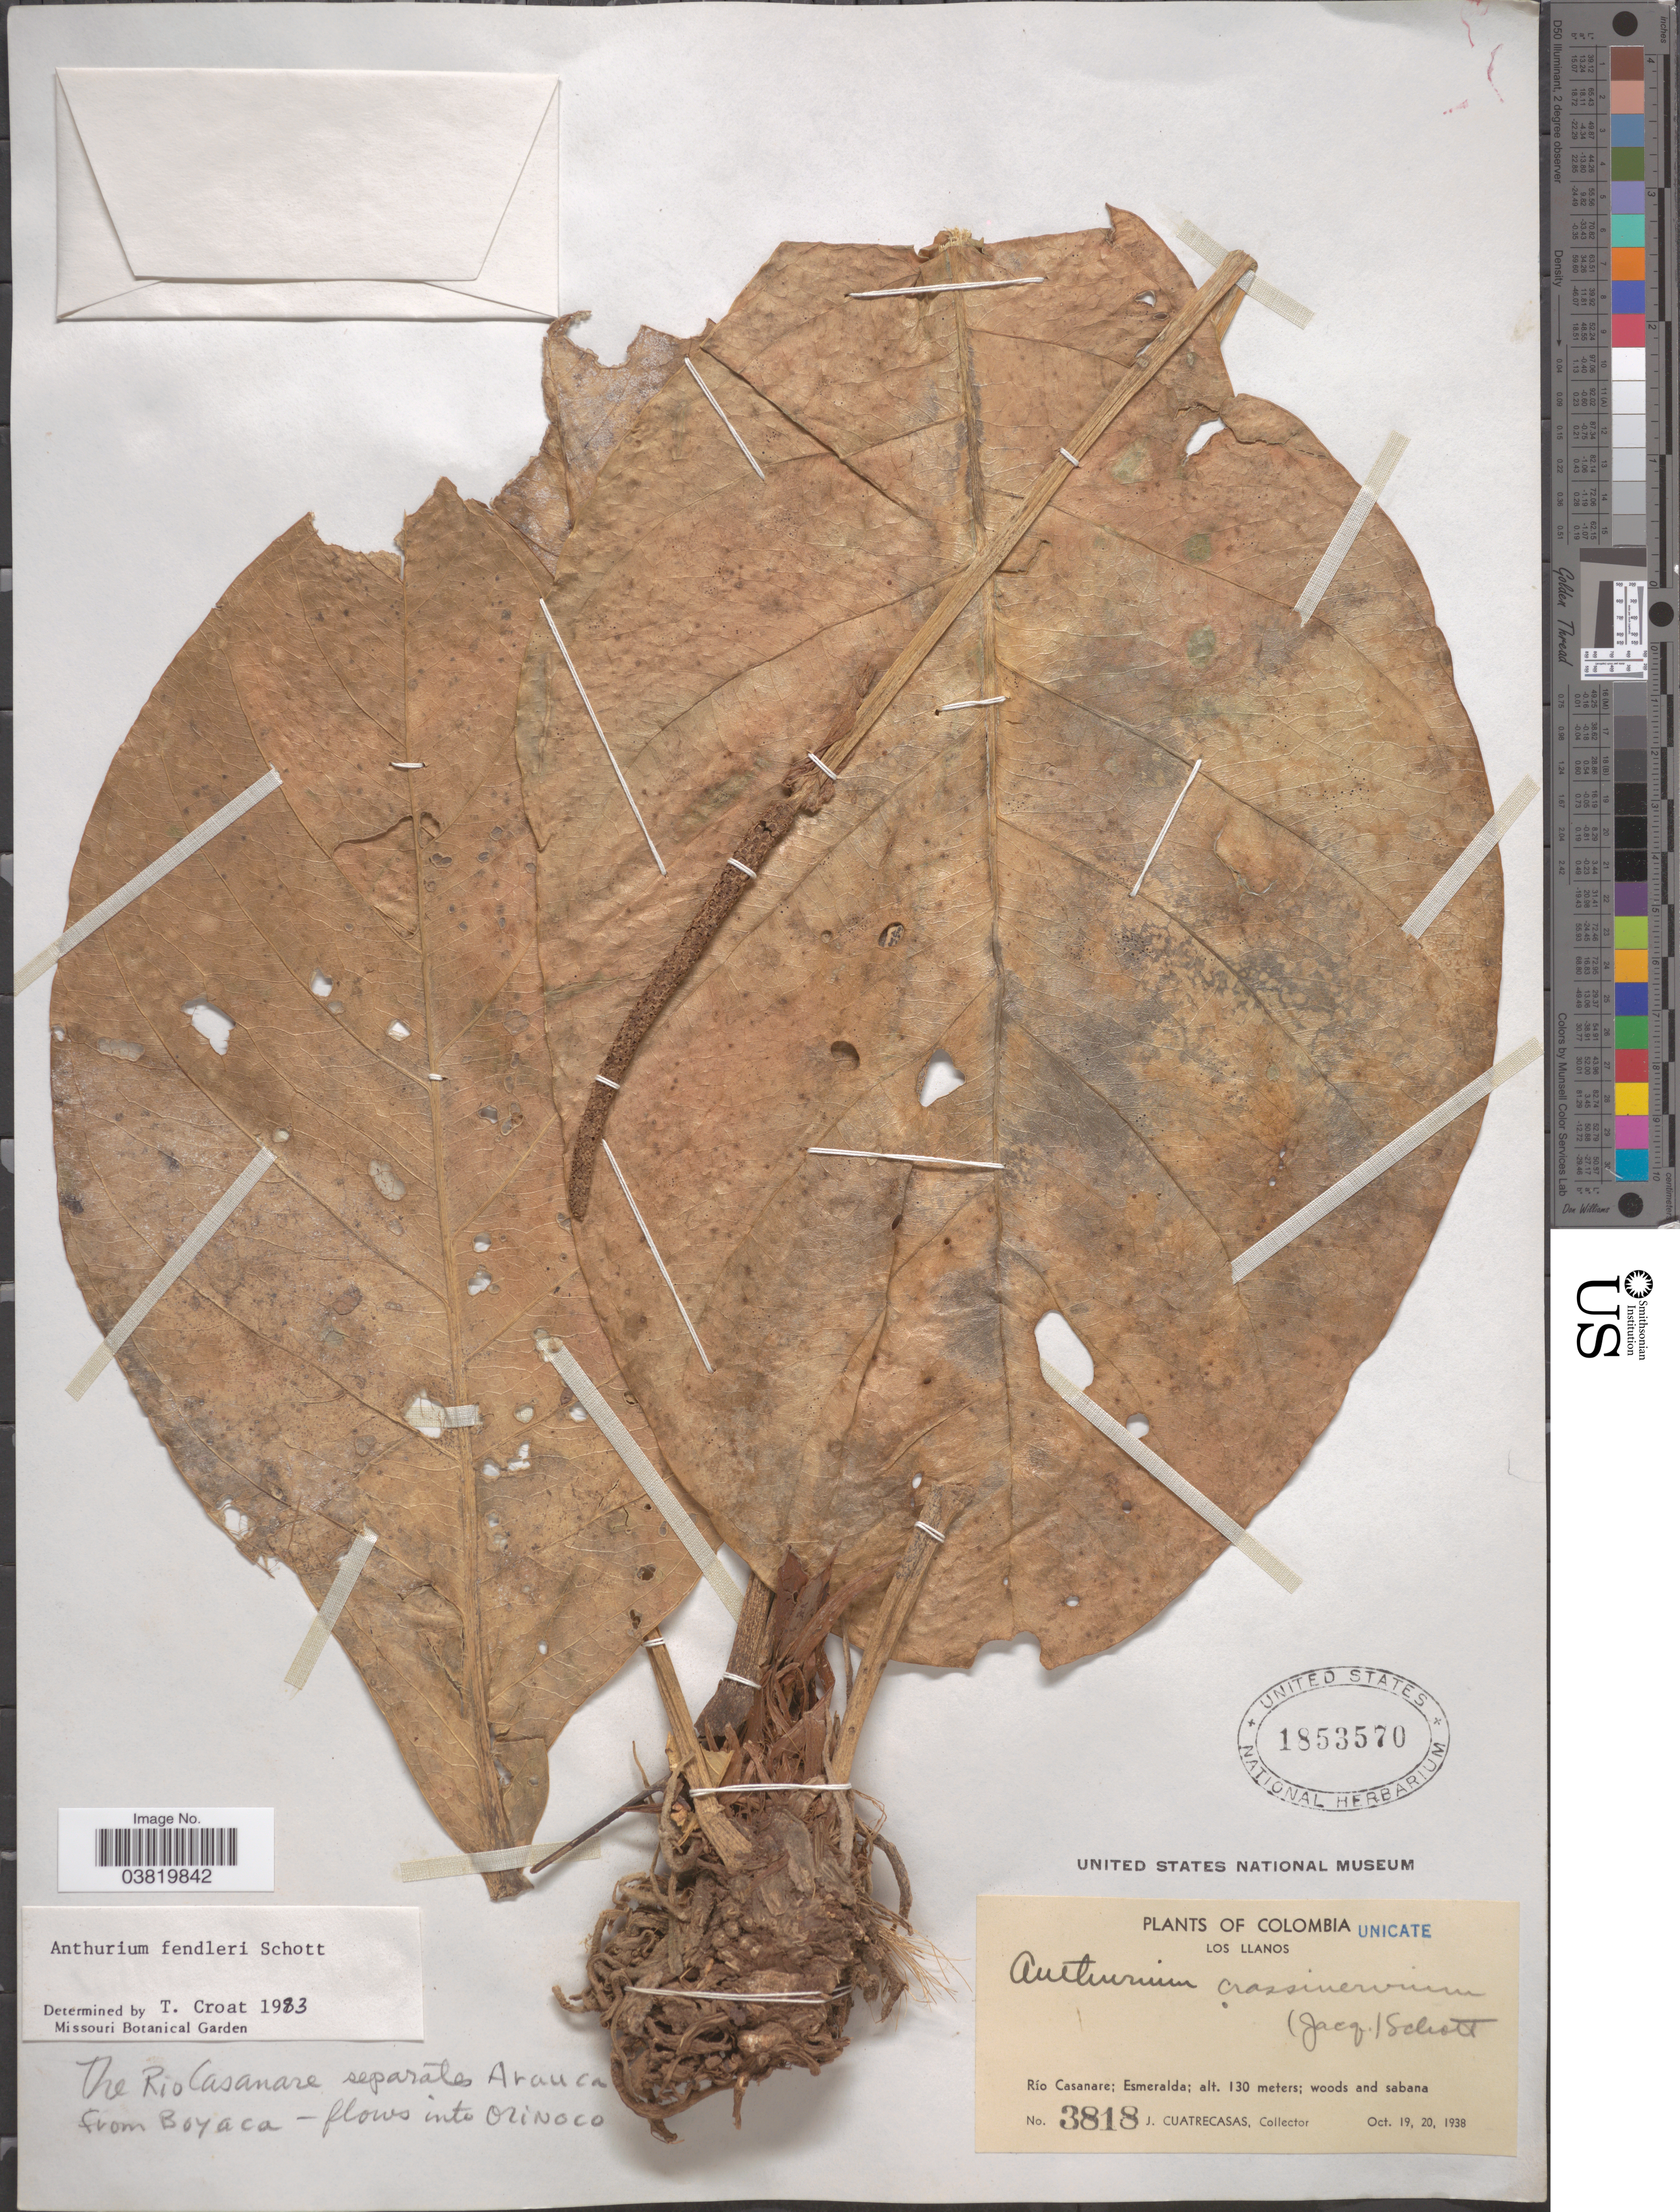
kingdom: Plantae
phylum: Tracheophyta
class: Liliopsida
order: Alismatales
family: Araceae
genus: Anthurium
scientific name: Anthurium fendleri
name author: Schott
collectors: J. Cuatrecasas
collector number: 3818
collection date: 1938-10-19/1938-10-20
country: Colombia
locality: Los Llanos, Río Casanare; Esmeralda.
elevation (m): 130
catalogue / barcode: US 1853570